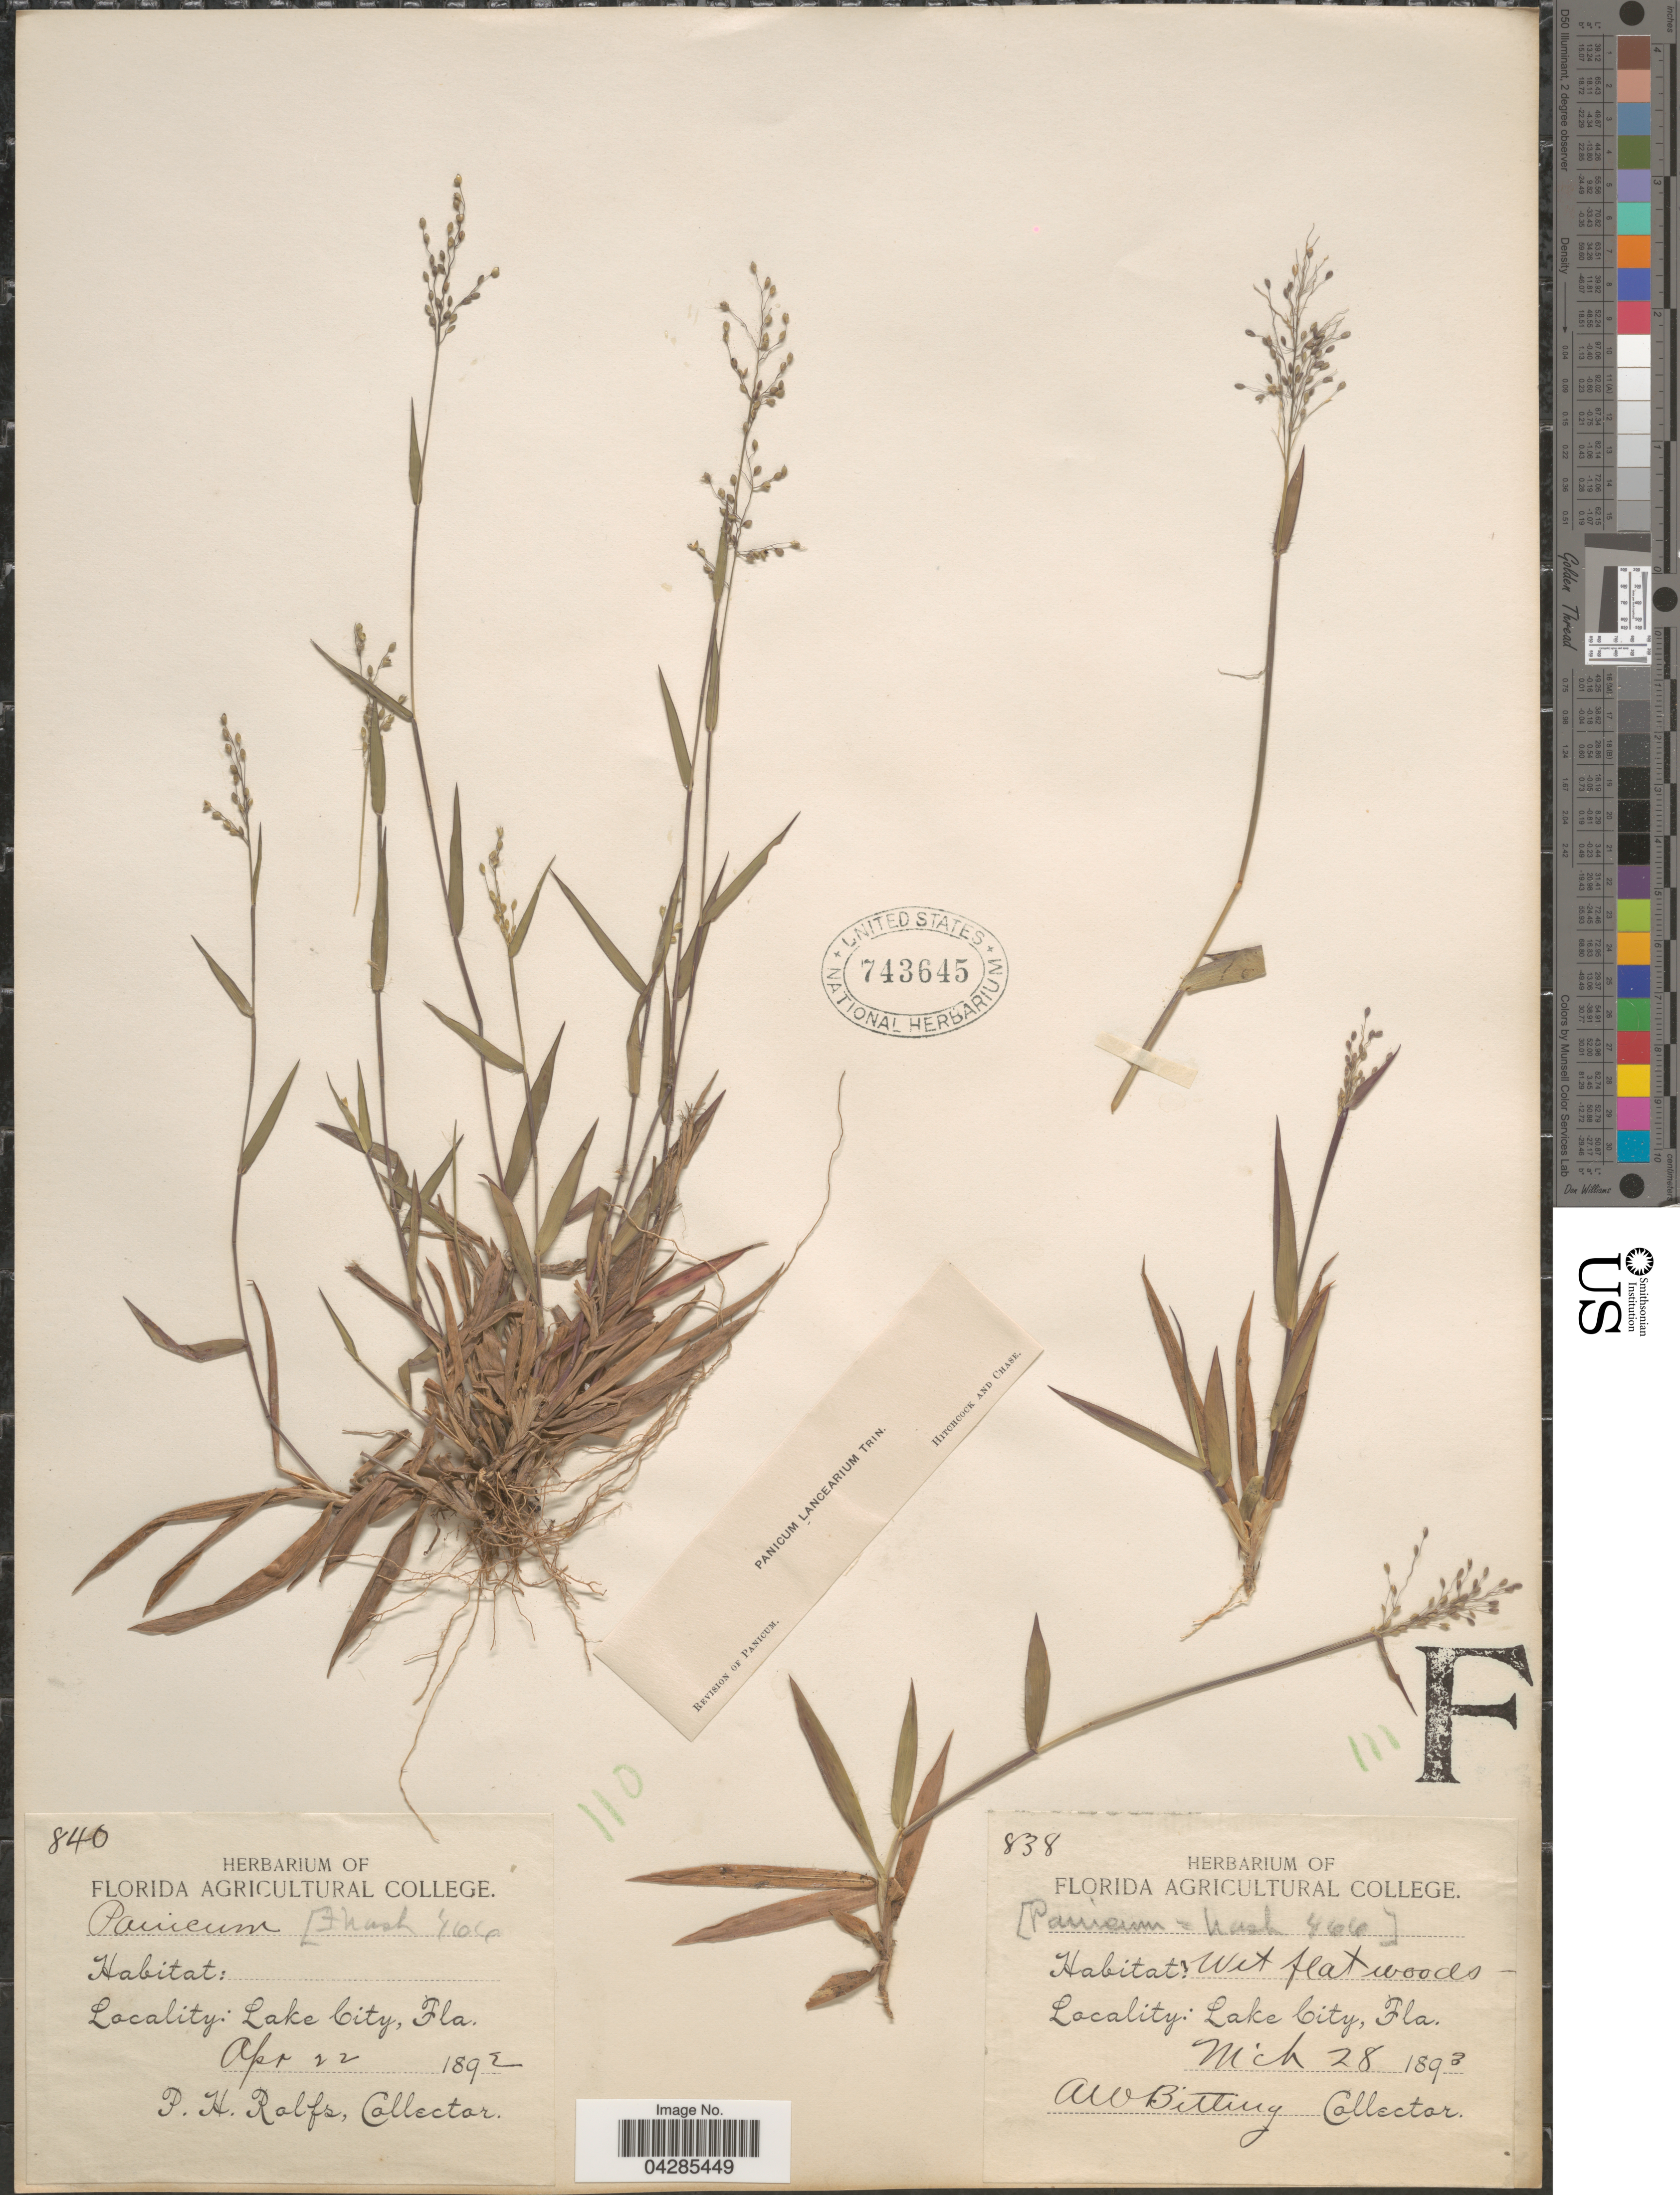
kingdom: Plantae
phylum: Tracheophyta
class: Liliopsida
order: Poales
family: Poaceae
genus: Dichanthelium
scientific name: Dichanthelium portoricense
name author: (Desv. ex Ham.) B.F. Hansen & Wunderlin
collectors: P. Ralfs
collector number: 840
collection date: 1892-04-22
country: United States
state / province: Florida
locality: Lake City.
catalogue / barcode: US 743645-2